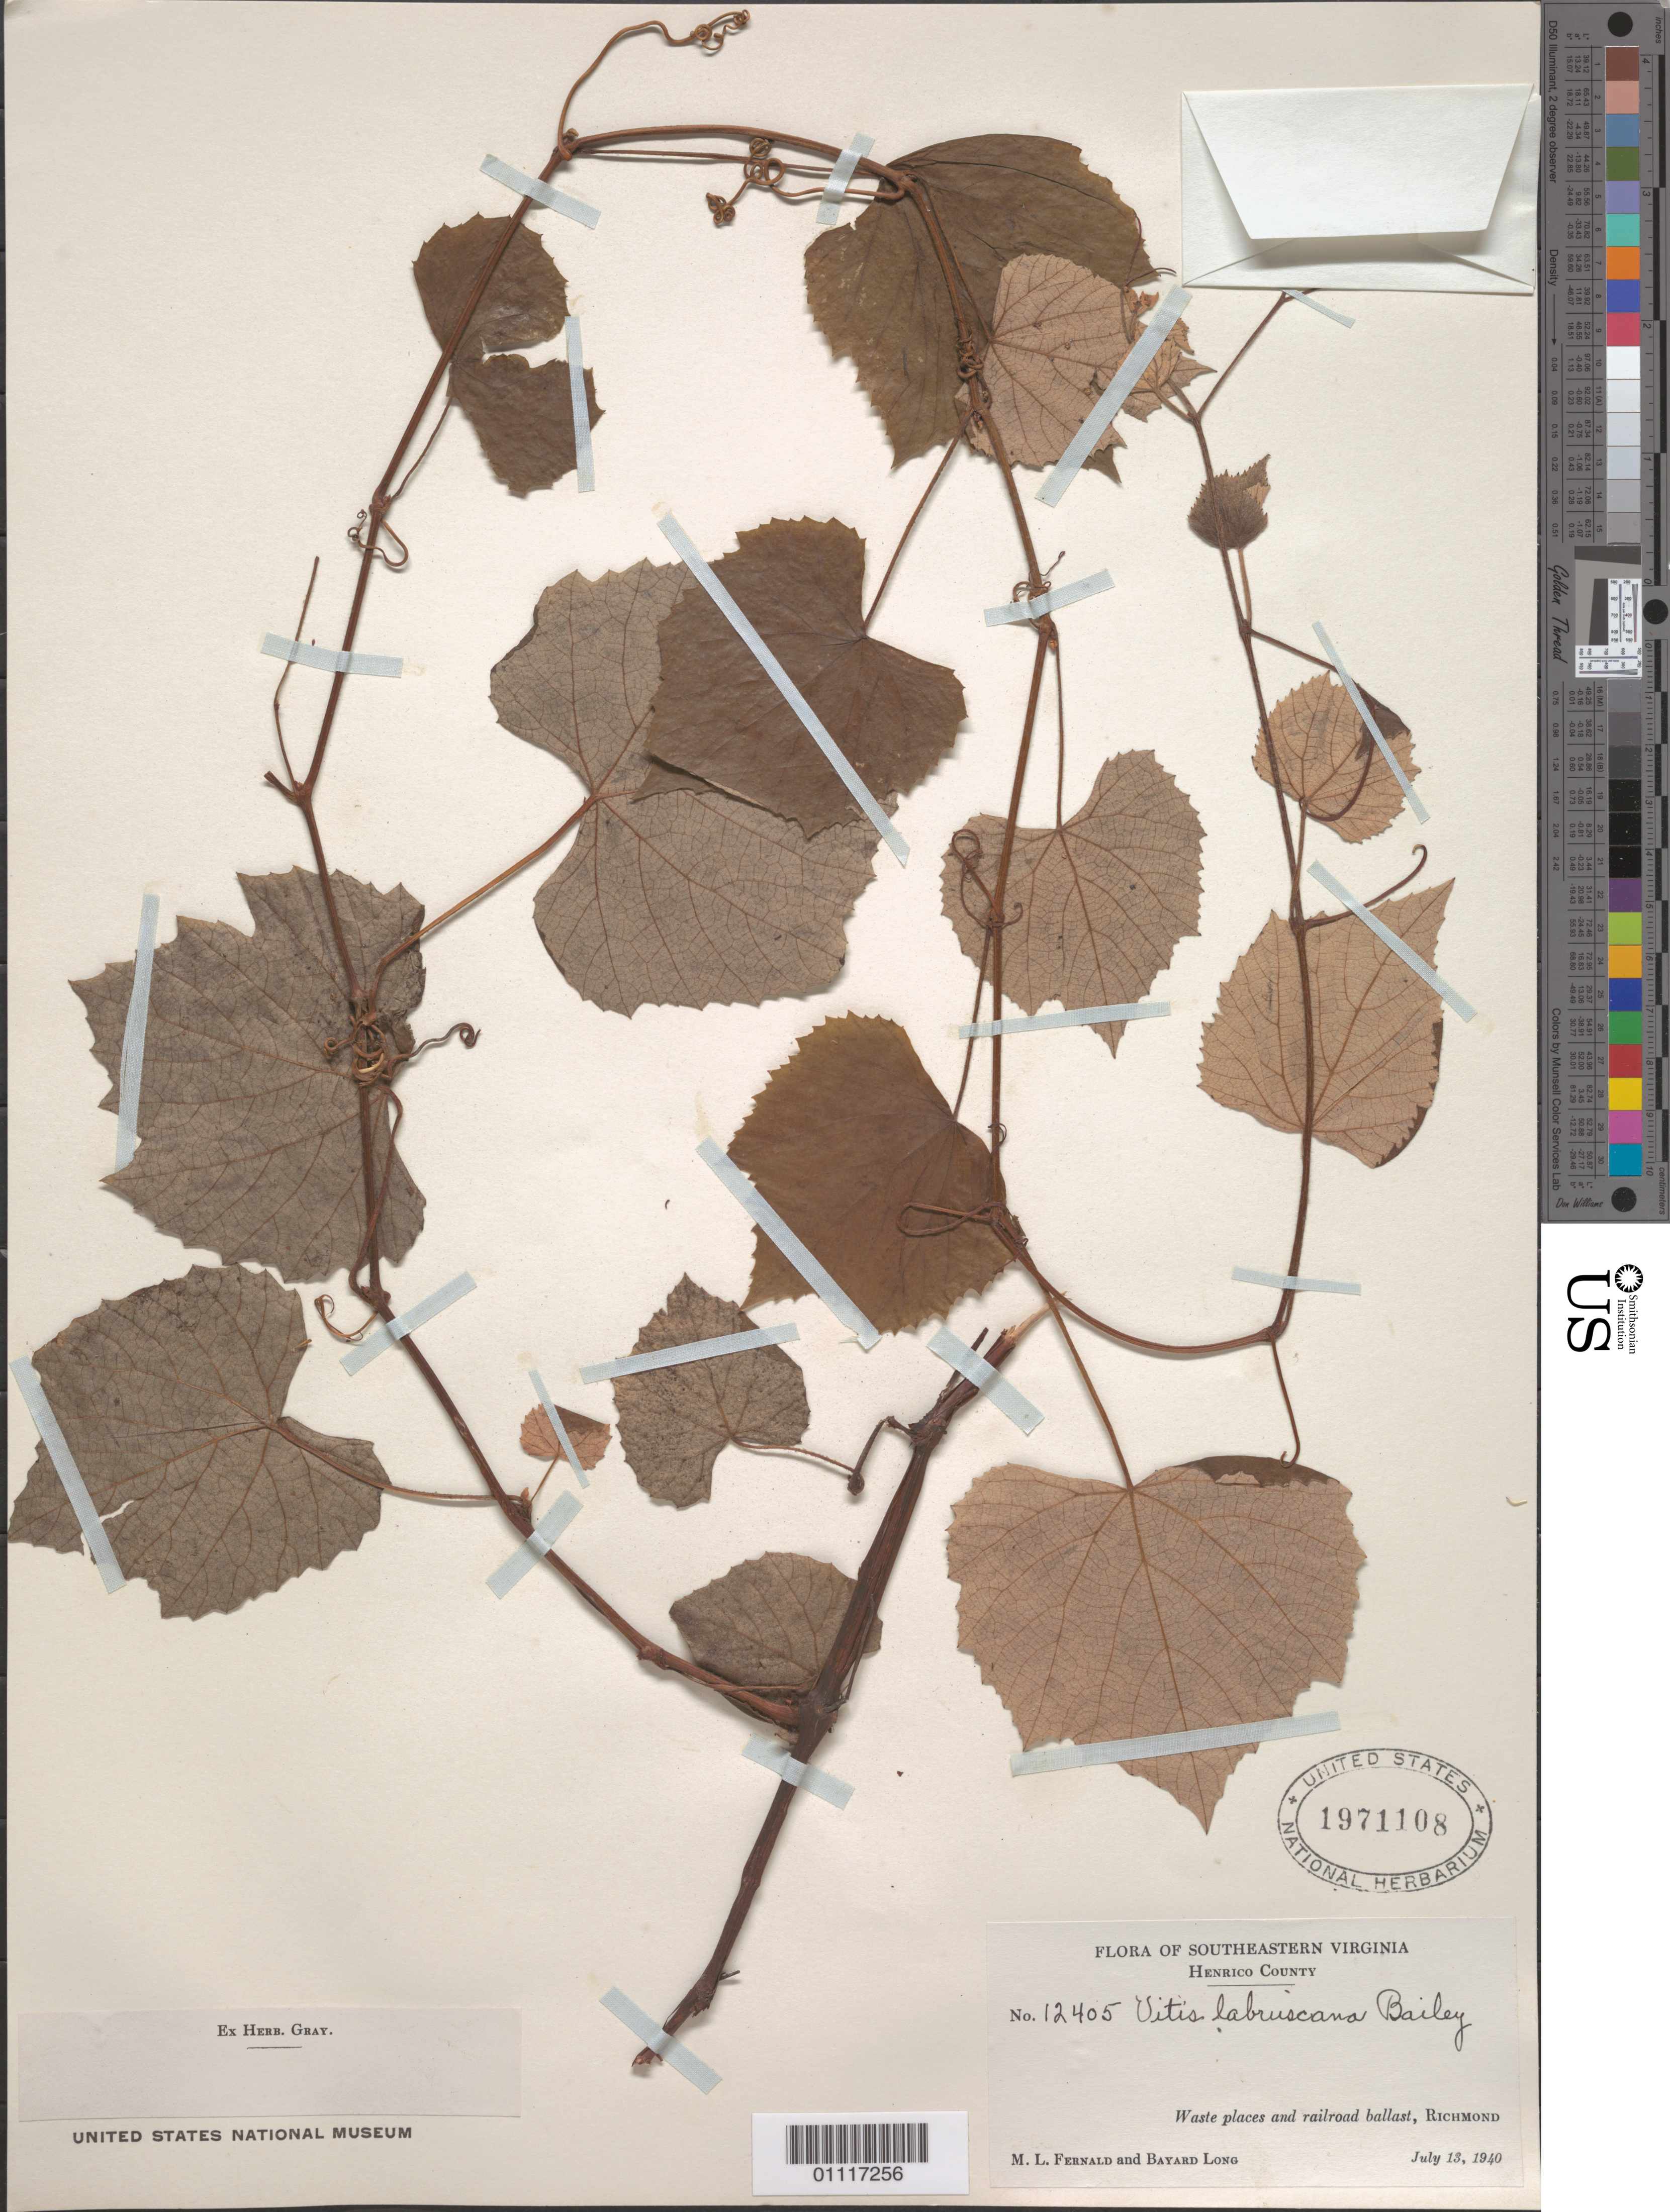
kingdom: Plantae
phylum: Tracheophyta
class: Magnoliopsida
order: Vitales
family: Vitaceae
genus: Vitis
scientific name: Vitis labrusca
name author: L.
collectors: M. L. Fernald & B. Long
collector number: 12405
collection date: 1940-07-13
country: United States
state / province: Virginia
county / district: Henrico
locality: Waste places and railroad ballast, Richmond (city)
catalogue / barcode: US 1971108